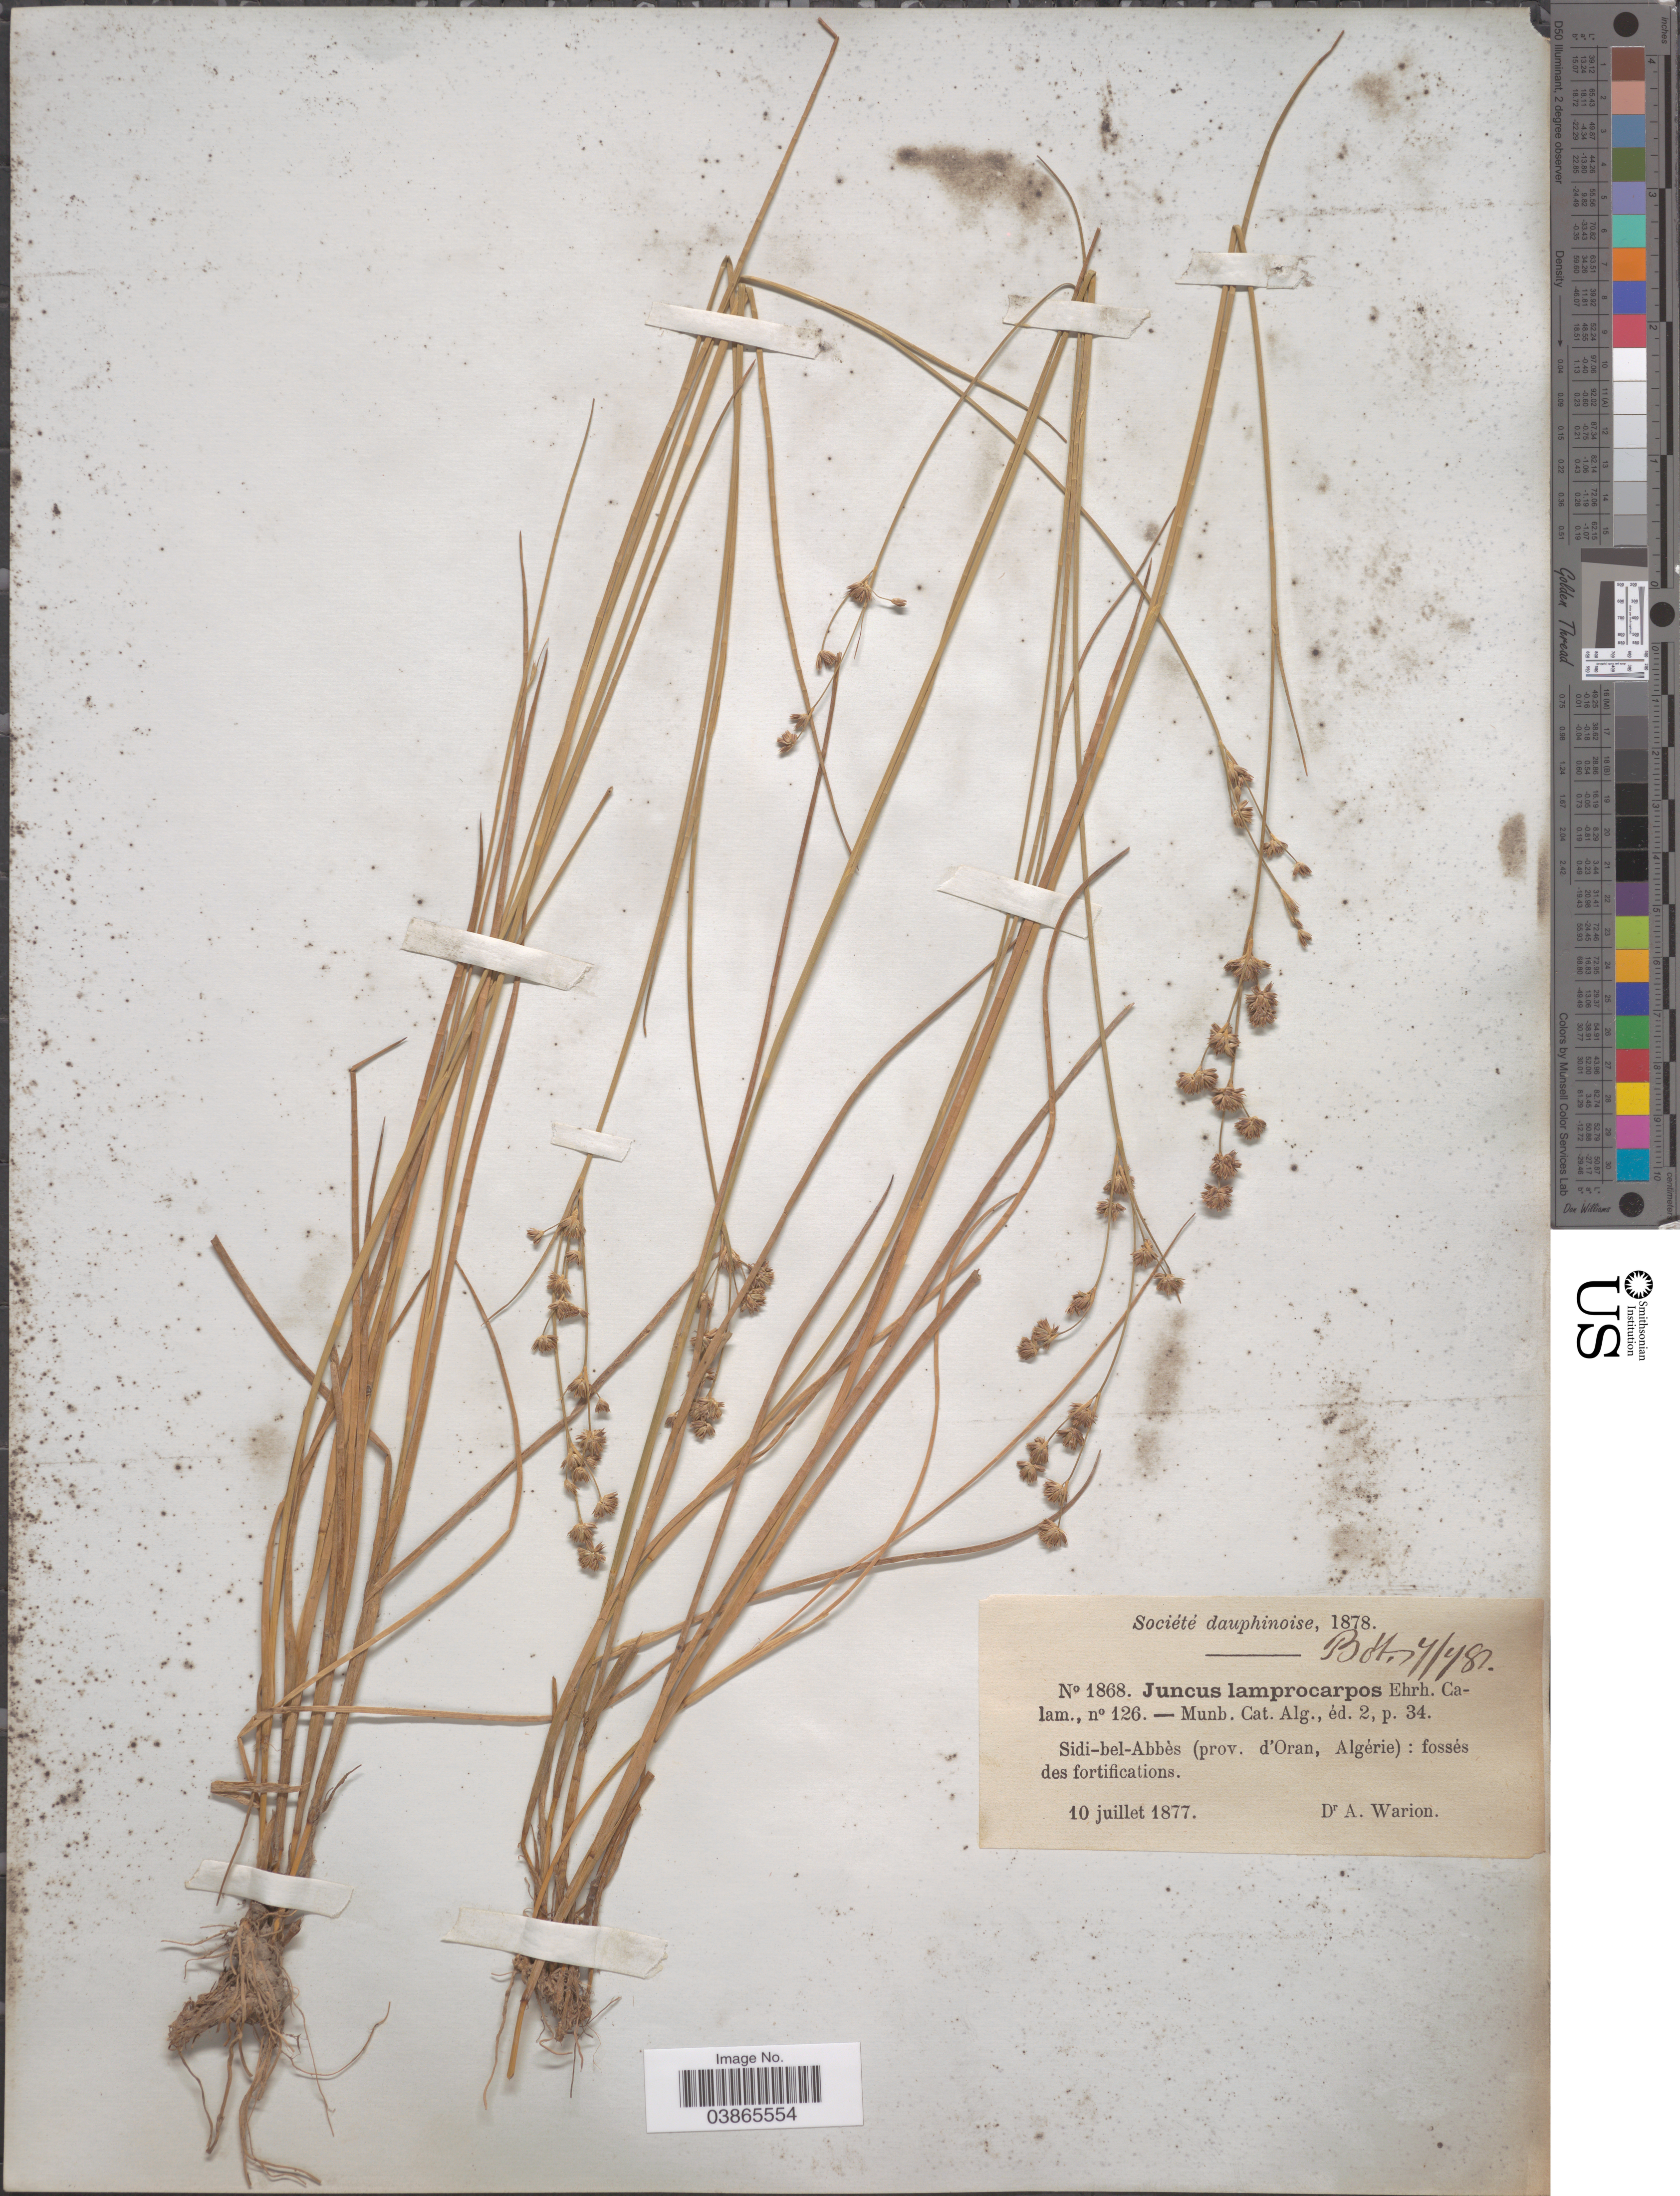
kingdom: Plantae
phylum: Tracheophyta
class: Liliopsida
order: Poales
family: Juncaceae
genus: Juncus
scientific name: Juncus lampocarpus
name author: Ehrh.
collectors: A. Warion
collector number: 1868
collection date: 1877-07-10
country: Algeria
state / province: Oran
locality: Société dauphinoise. Sidi-bel-Abbès (prov. d'Oran, Algérie): fossés des fortifications.